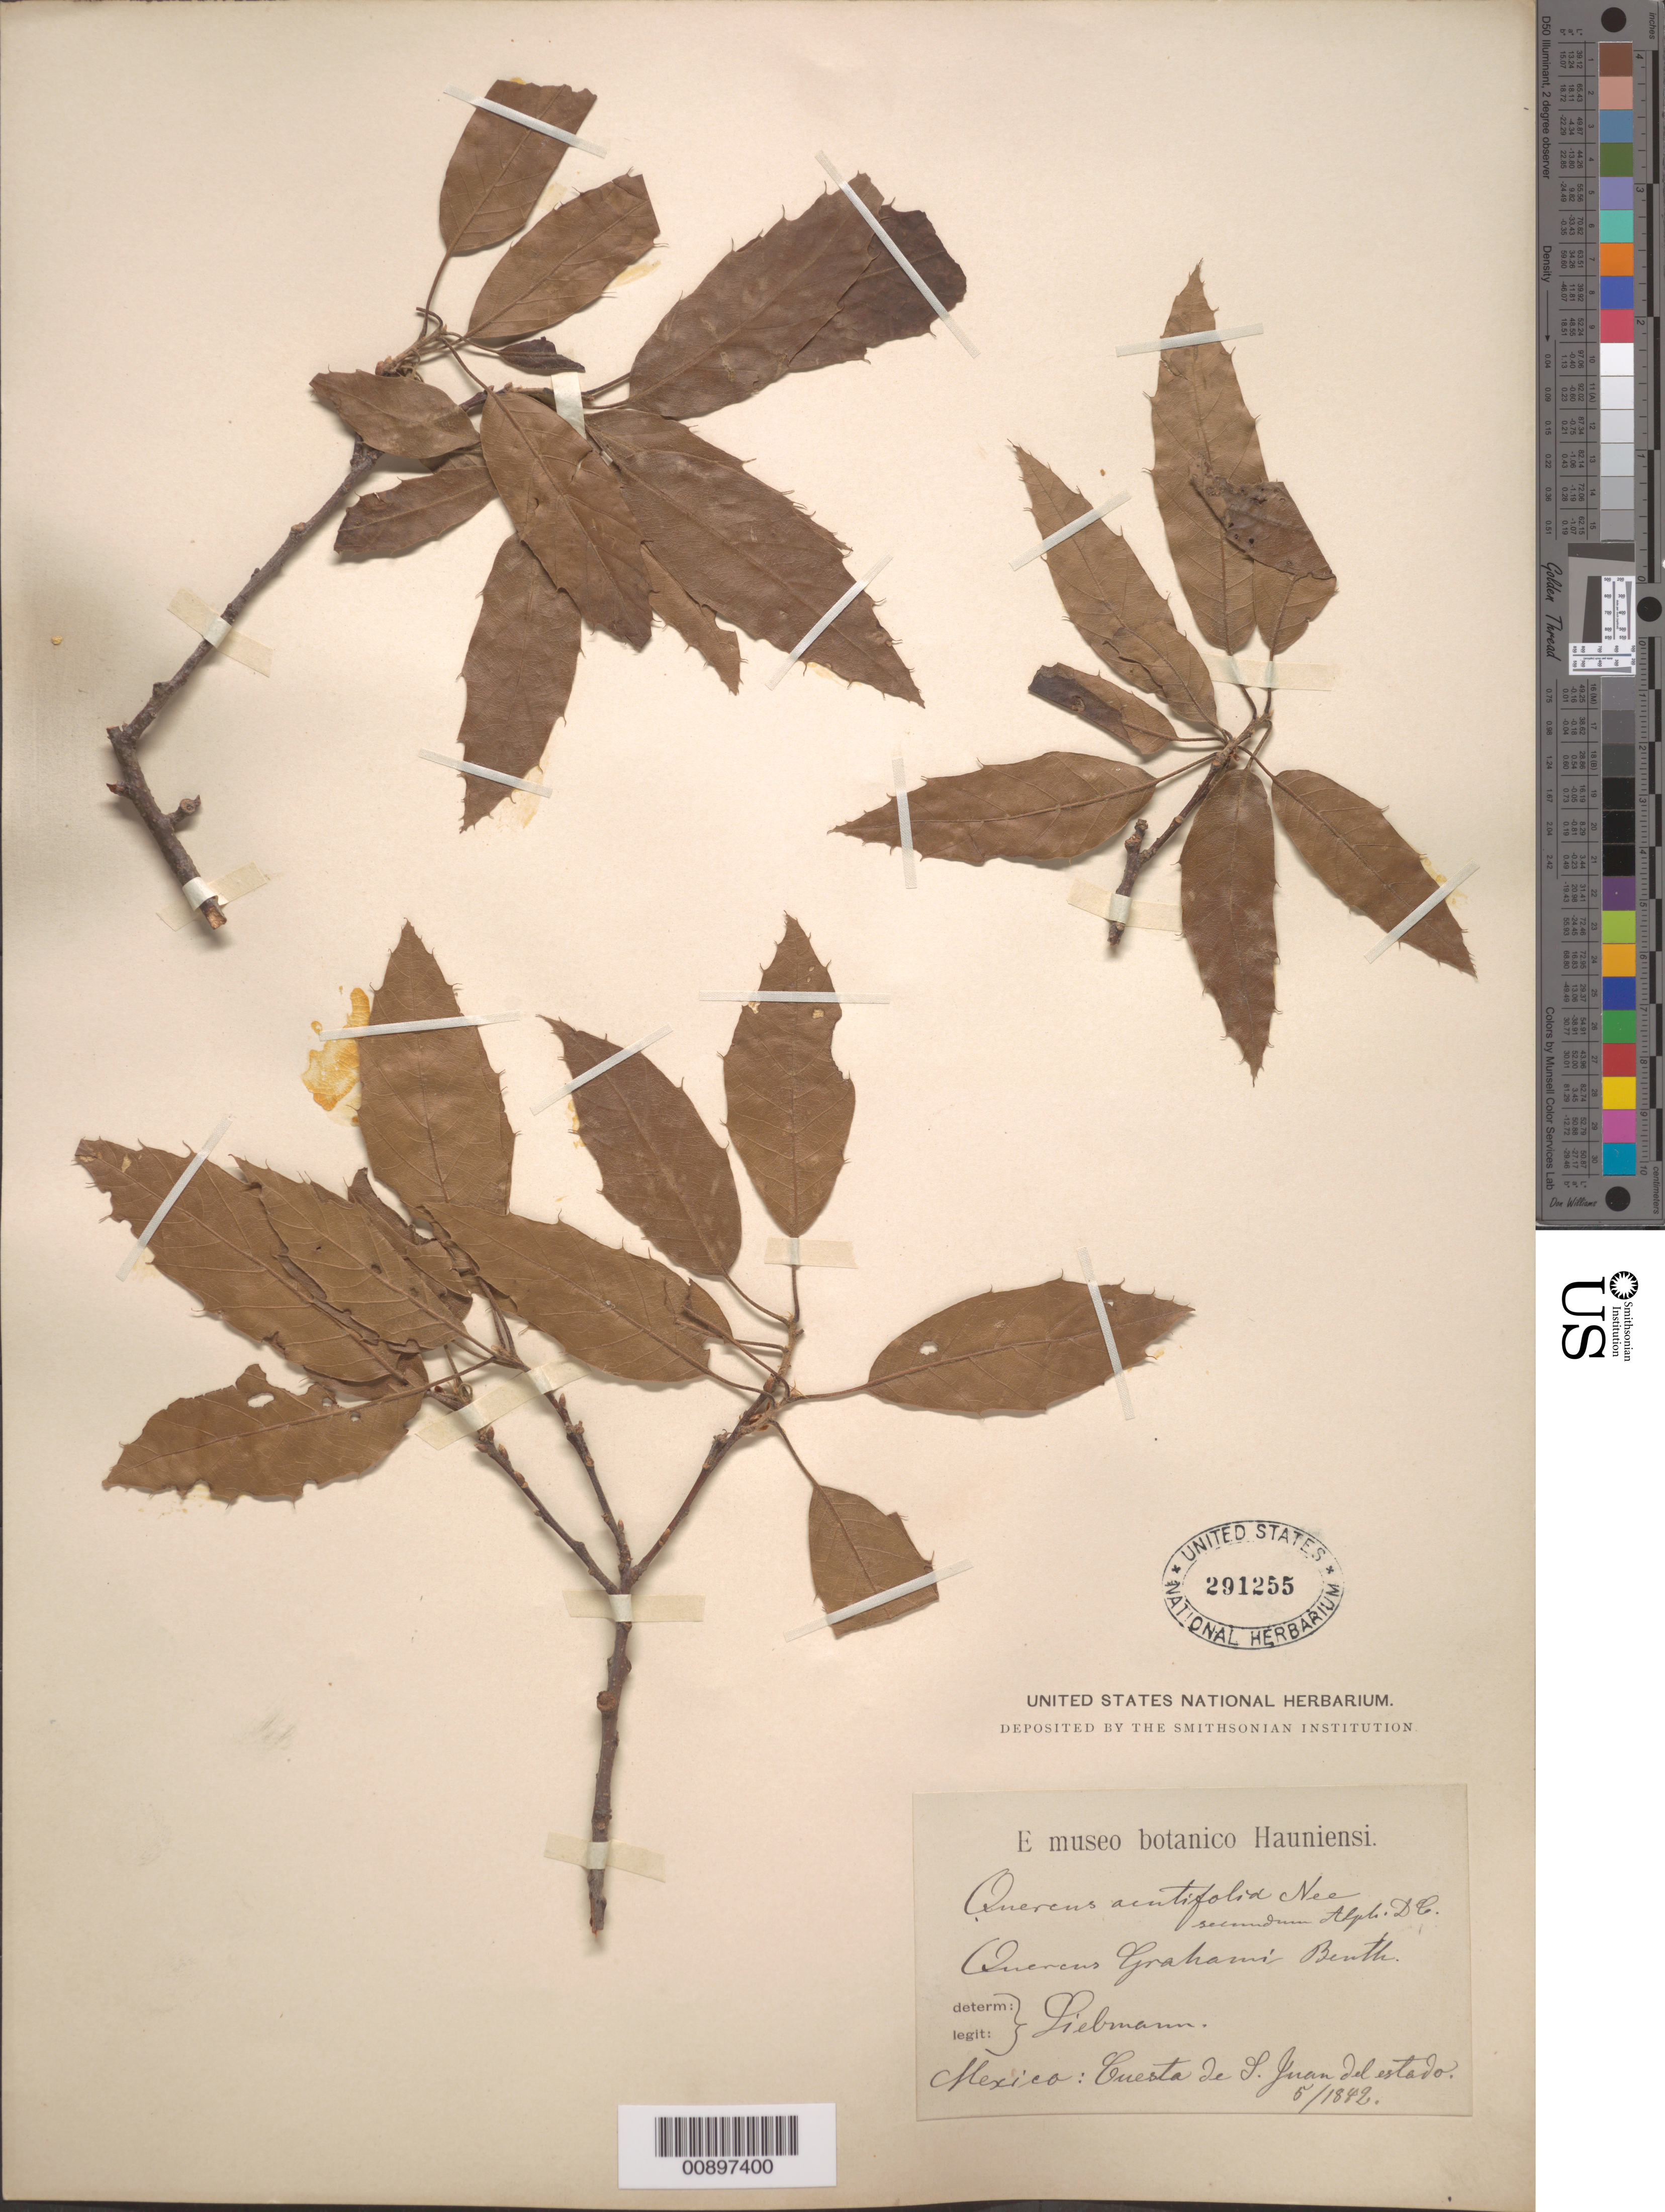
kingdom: Plantae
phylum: Tracheophyta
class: Magnoliopsida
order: Fagales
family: Fagaceae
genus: Quercus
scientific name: Quercus grahamii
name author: Benth.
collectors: F. M. Liebmann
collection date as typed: May 1842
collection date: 1842-05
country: Mexico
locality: Mexico: Cuesta de S. Juan del Estado.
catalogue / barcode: US 291255